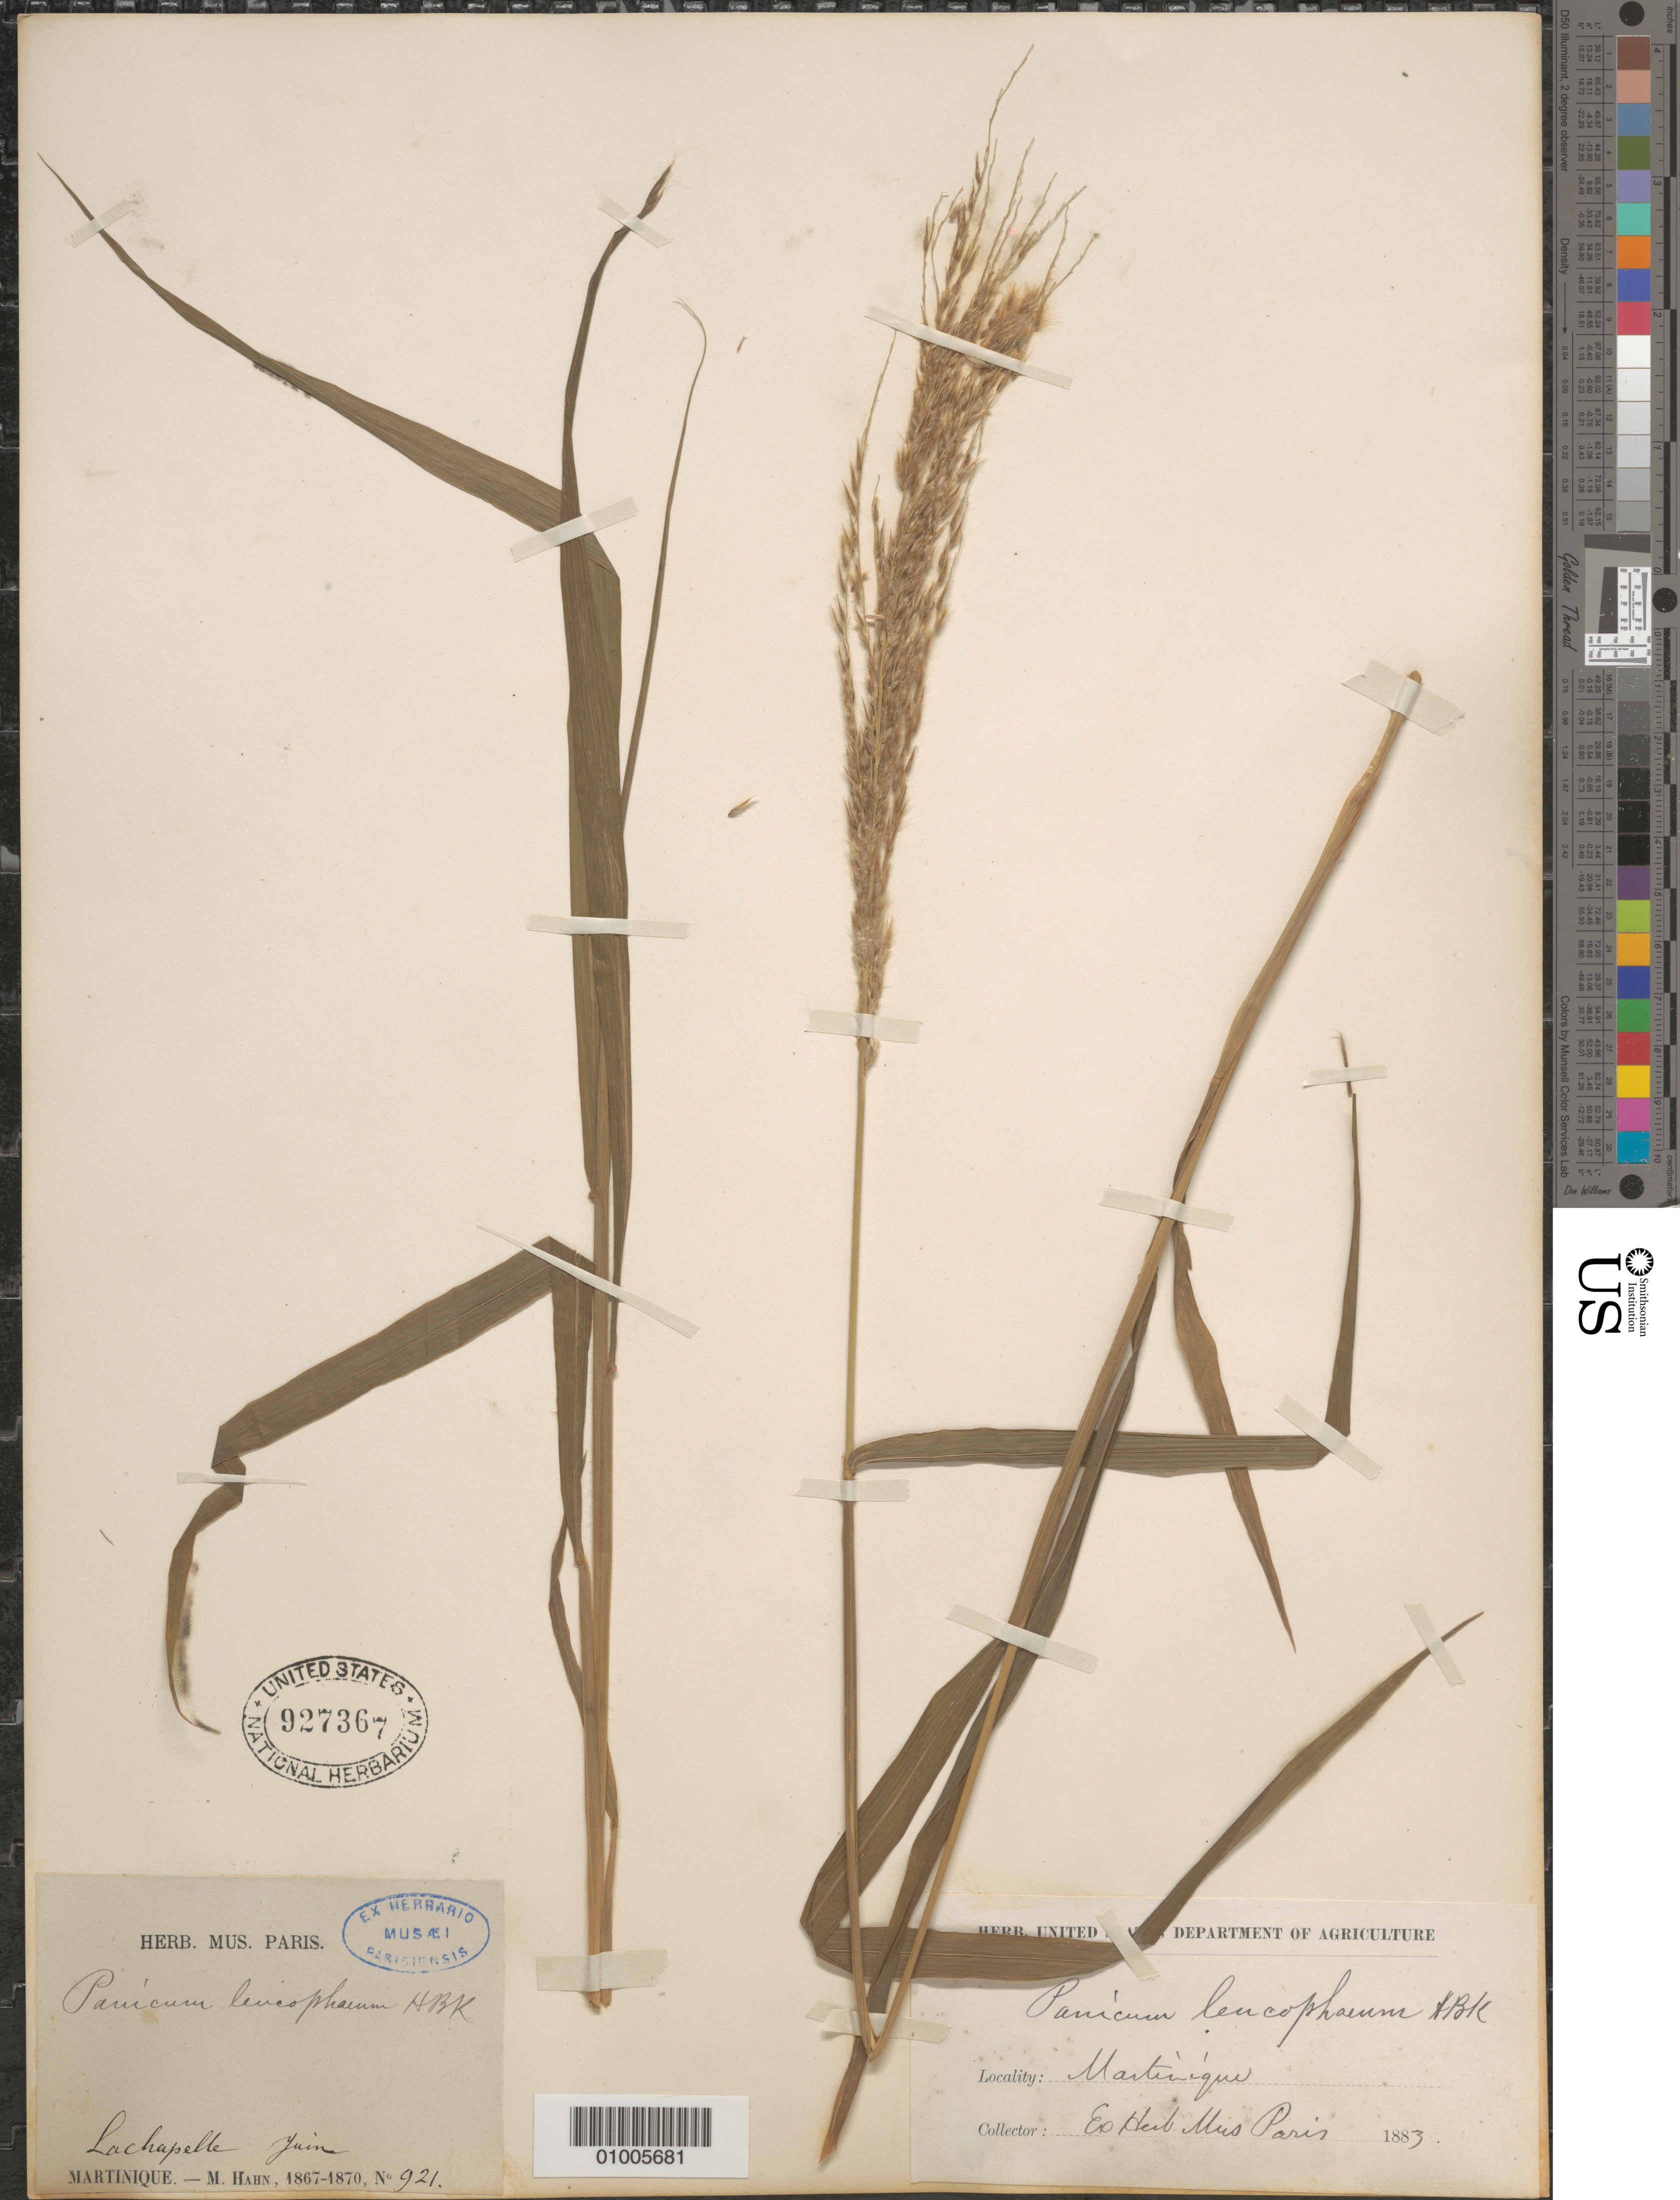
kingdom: Plantae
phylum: Tracheophyta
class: Liliopsida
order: Poales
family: Poaceae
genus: Digitaria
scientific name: Digitaria insularis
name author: (L.) Mez ex Ekman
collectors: ex herb. Mus. Paris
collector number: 921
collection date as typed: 1883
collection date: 1883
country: Martinique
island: Martinique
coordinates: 0 N, 0 E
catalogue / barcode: US 927367